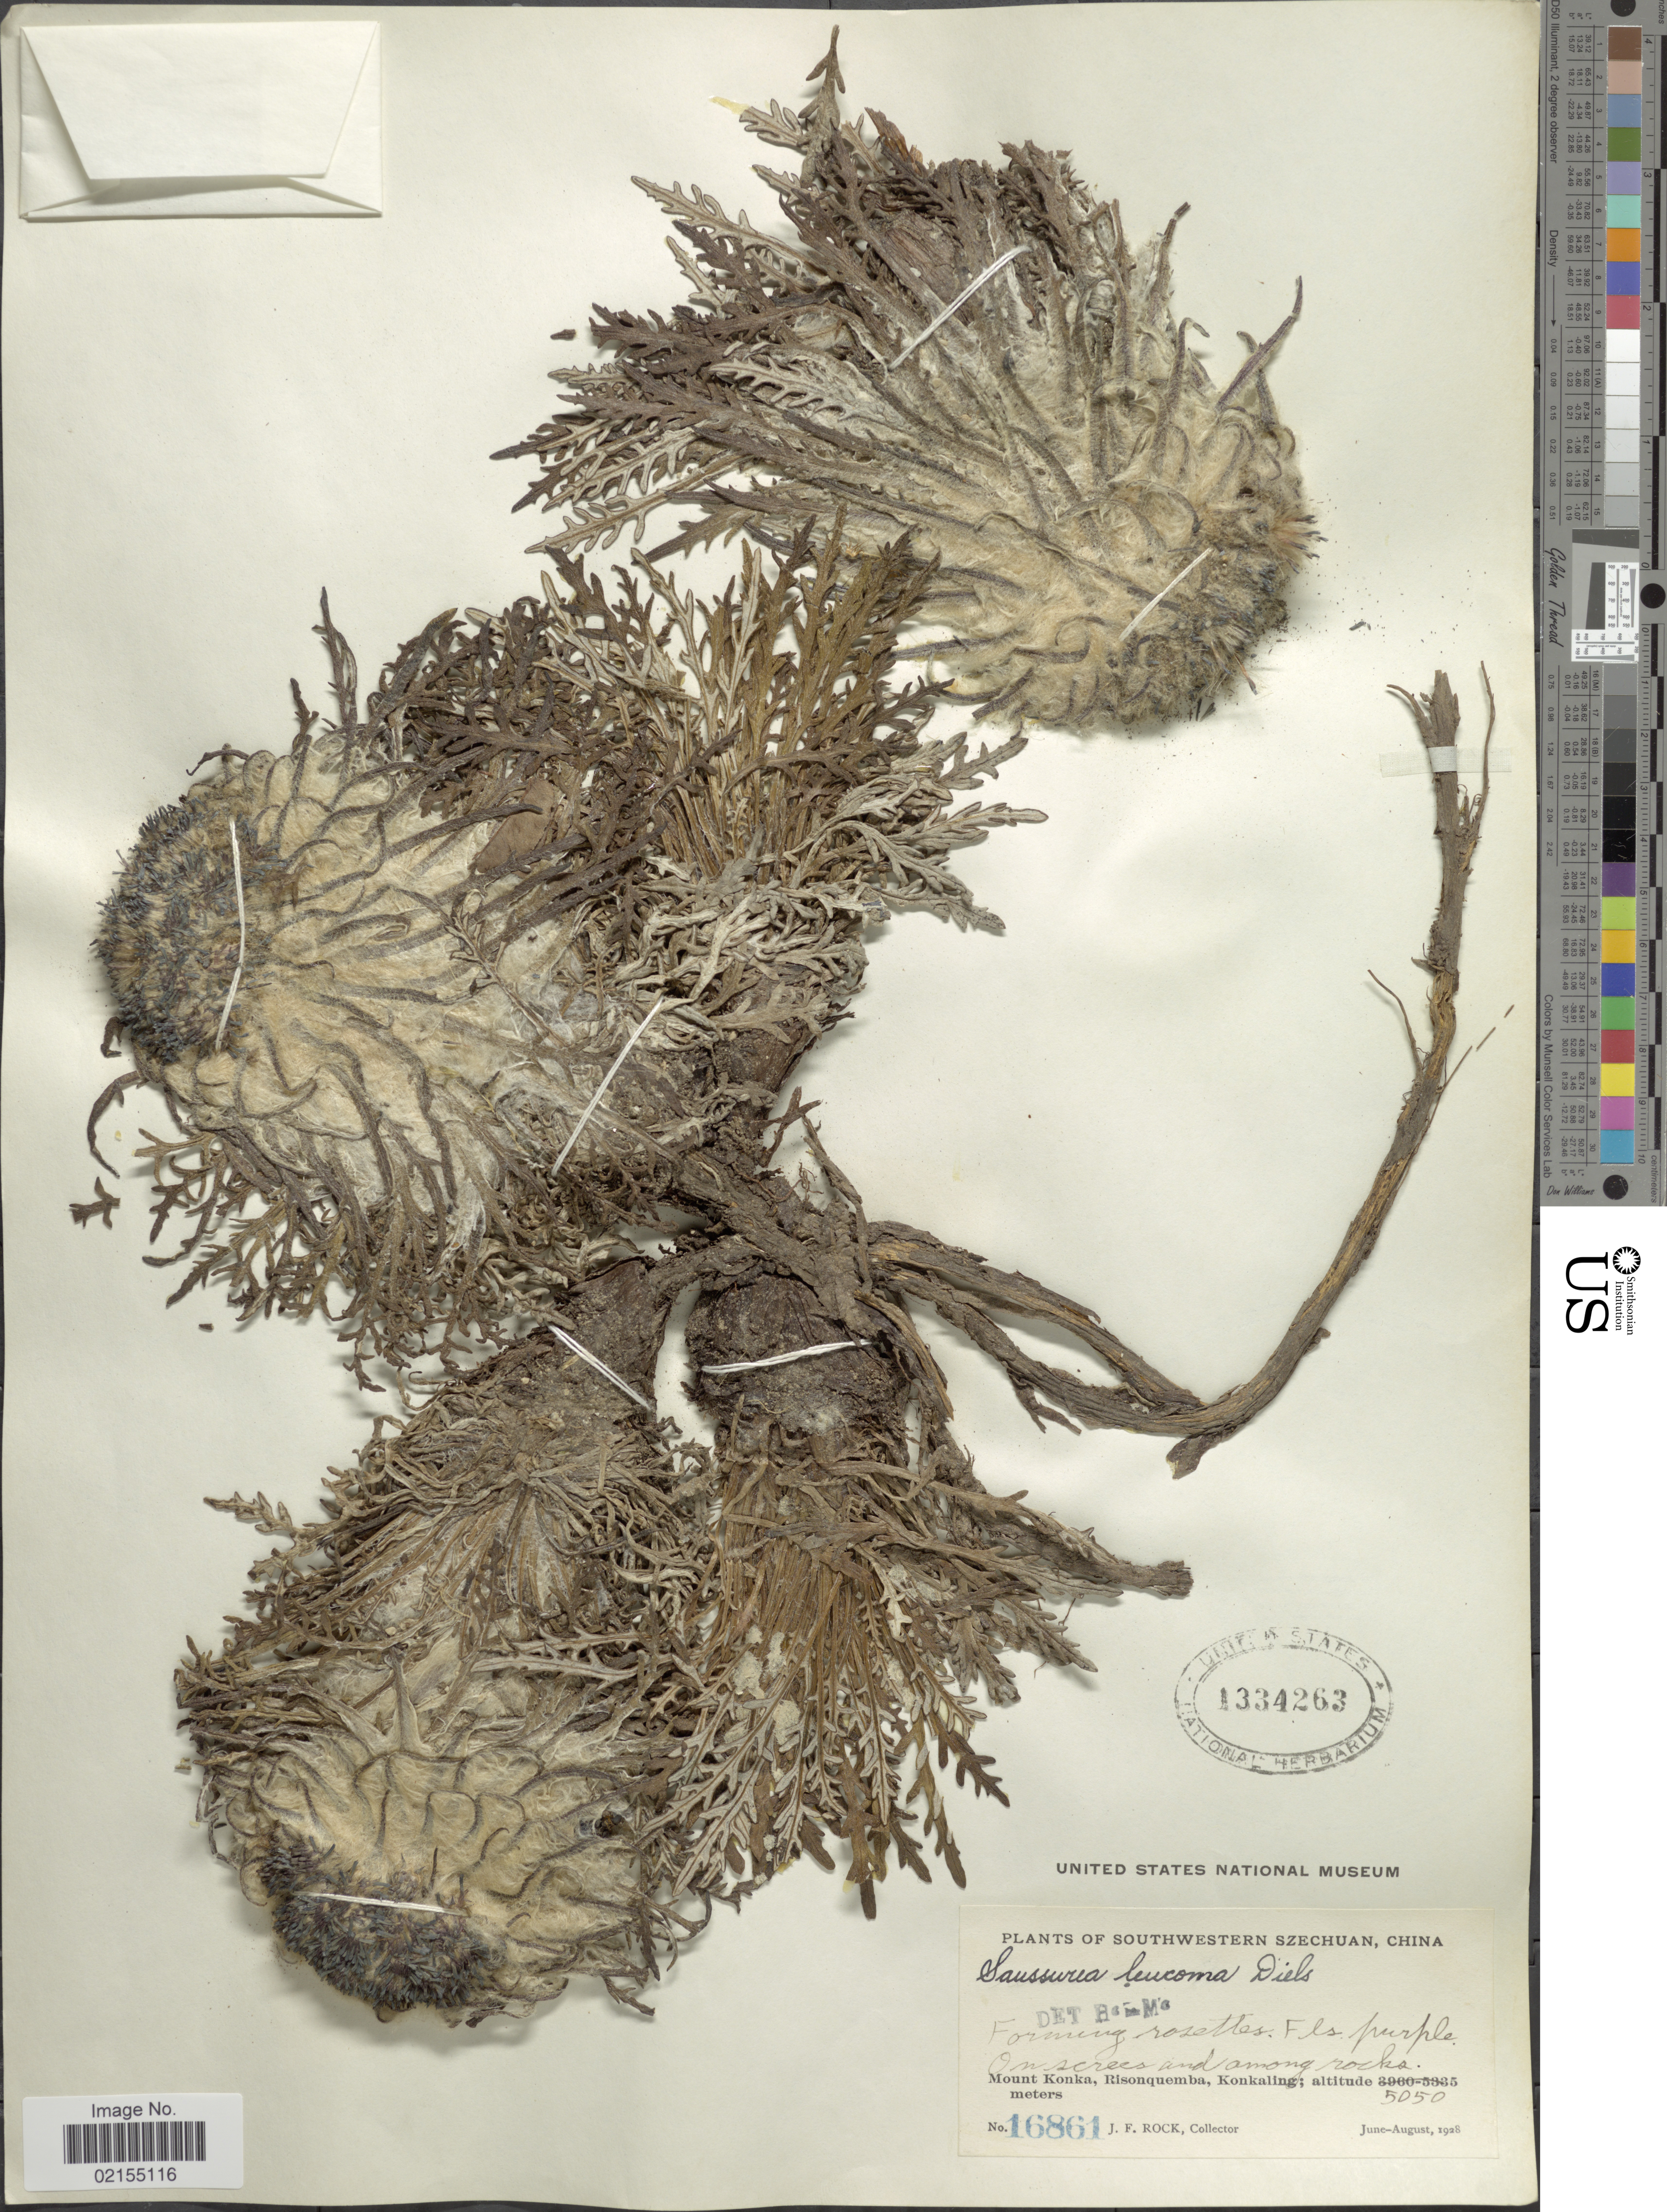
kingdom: Plantae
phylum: Tracheophyta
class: Magnoliopsida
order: Asterales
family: Asteraceae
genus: Saussurea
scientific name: Saussurea leucoma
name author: Diels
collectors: J. Rock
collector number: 16861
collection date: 1928-06/1928-08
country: China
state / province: Sichuan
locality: Southwestern Szechuan, China, Mount Konka, Risonquemba, Konkaling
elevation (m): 5050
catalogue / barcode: US 1334263